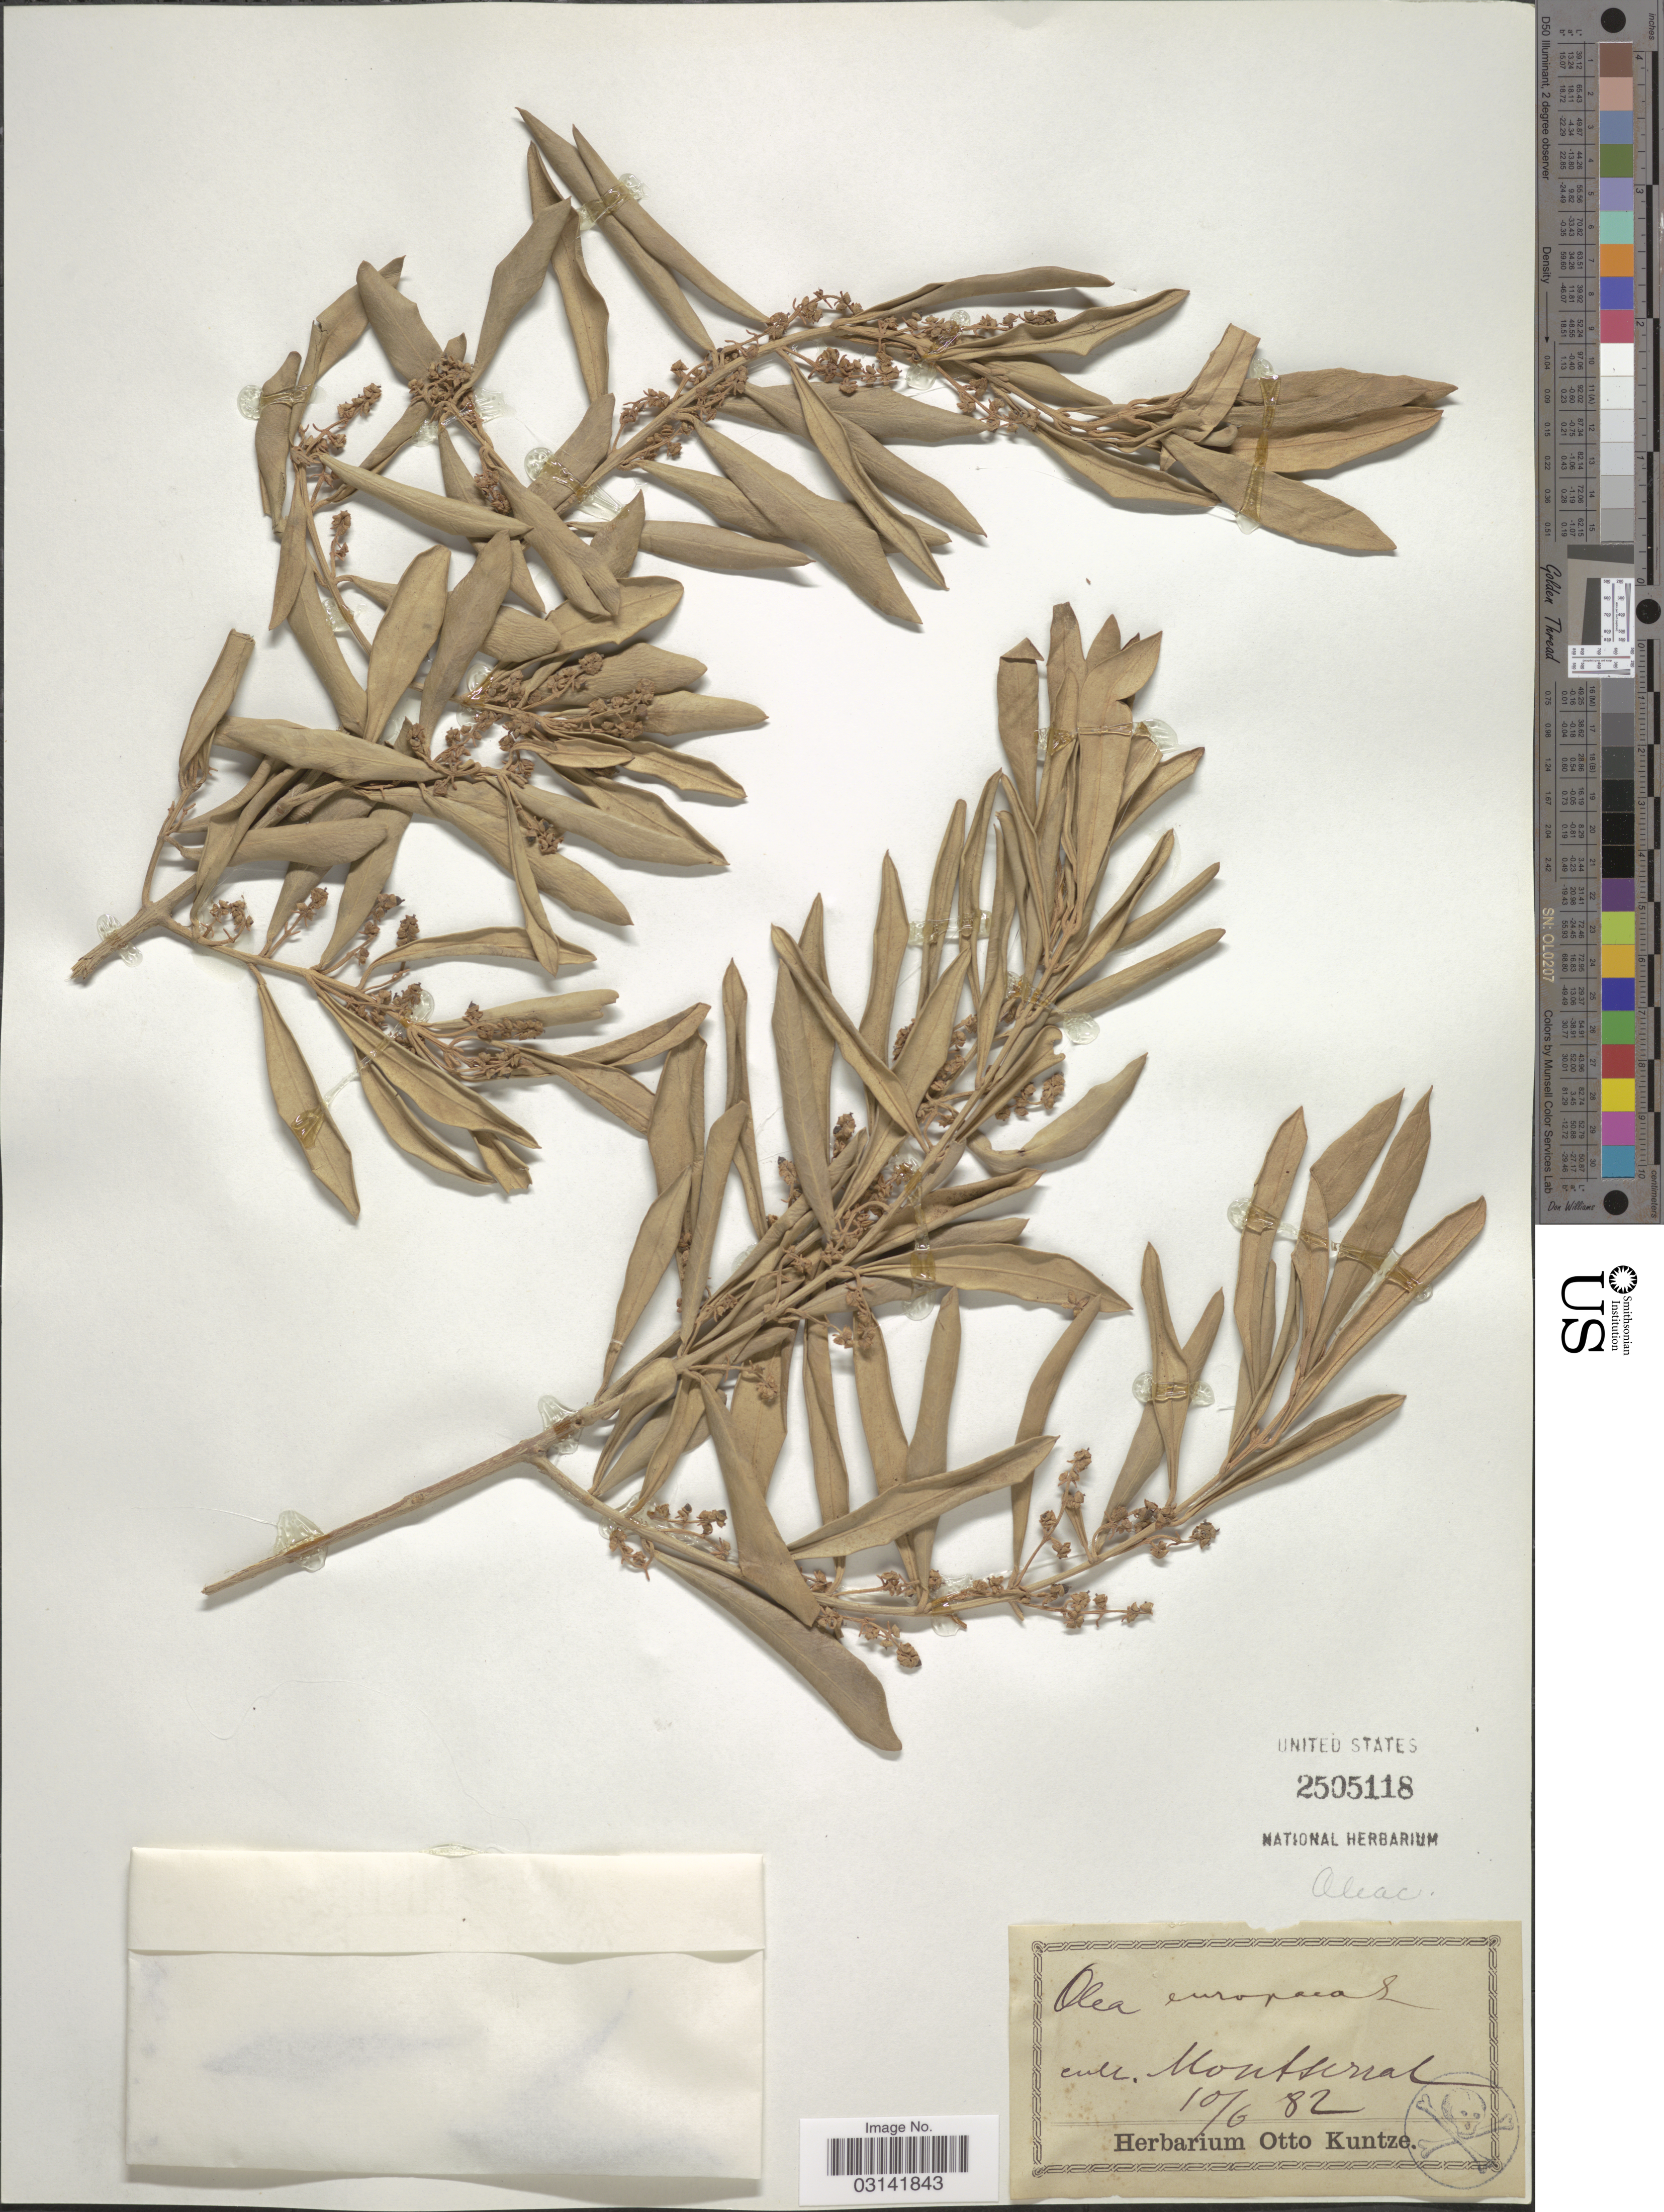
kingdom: Plantae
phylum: Tracheophyta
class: Magnoliopsida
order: Lamiales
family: Oleaceae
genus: Olea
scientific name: Olea europaea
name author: L.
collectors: ex herb. Otto Kuntze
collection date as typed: Transcribed d/m/y: 10/6/82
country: France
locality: Montserrat.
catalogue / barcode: US 2505118